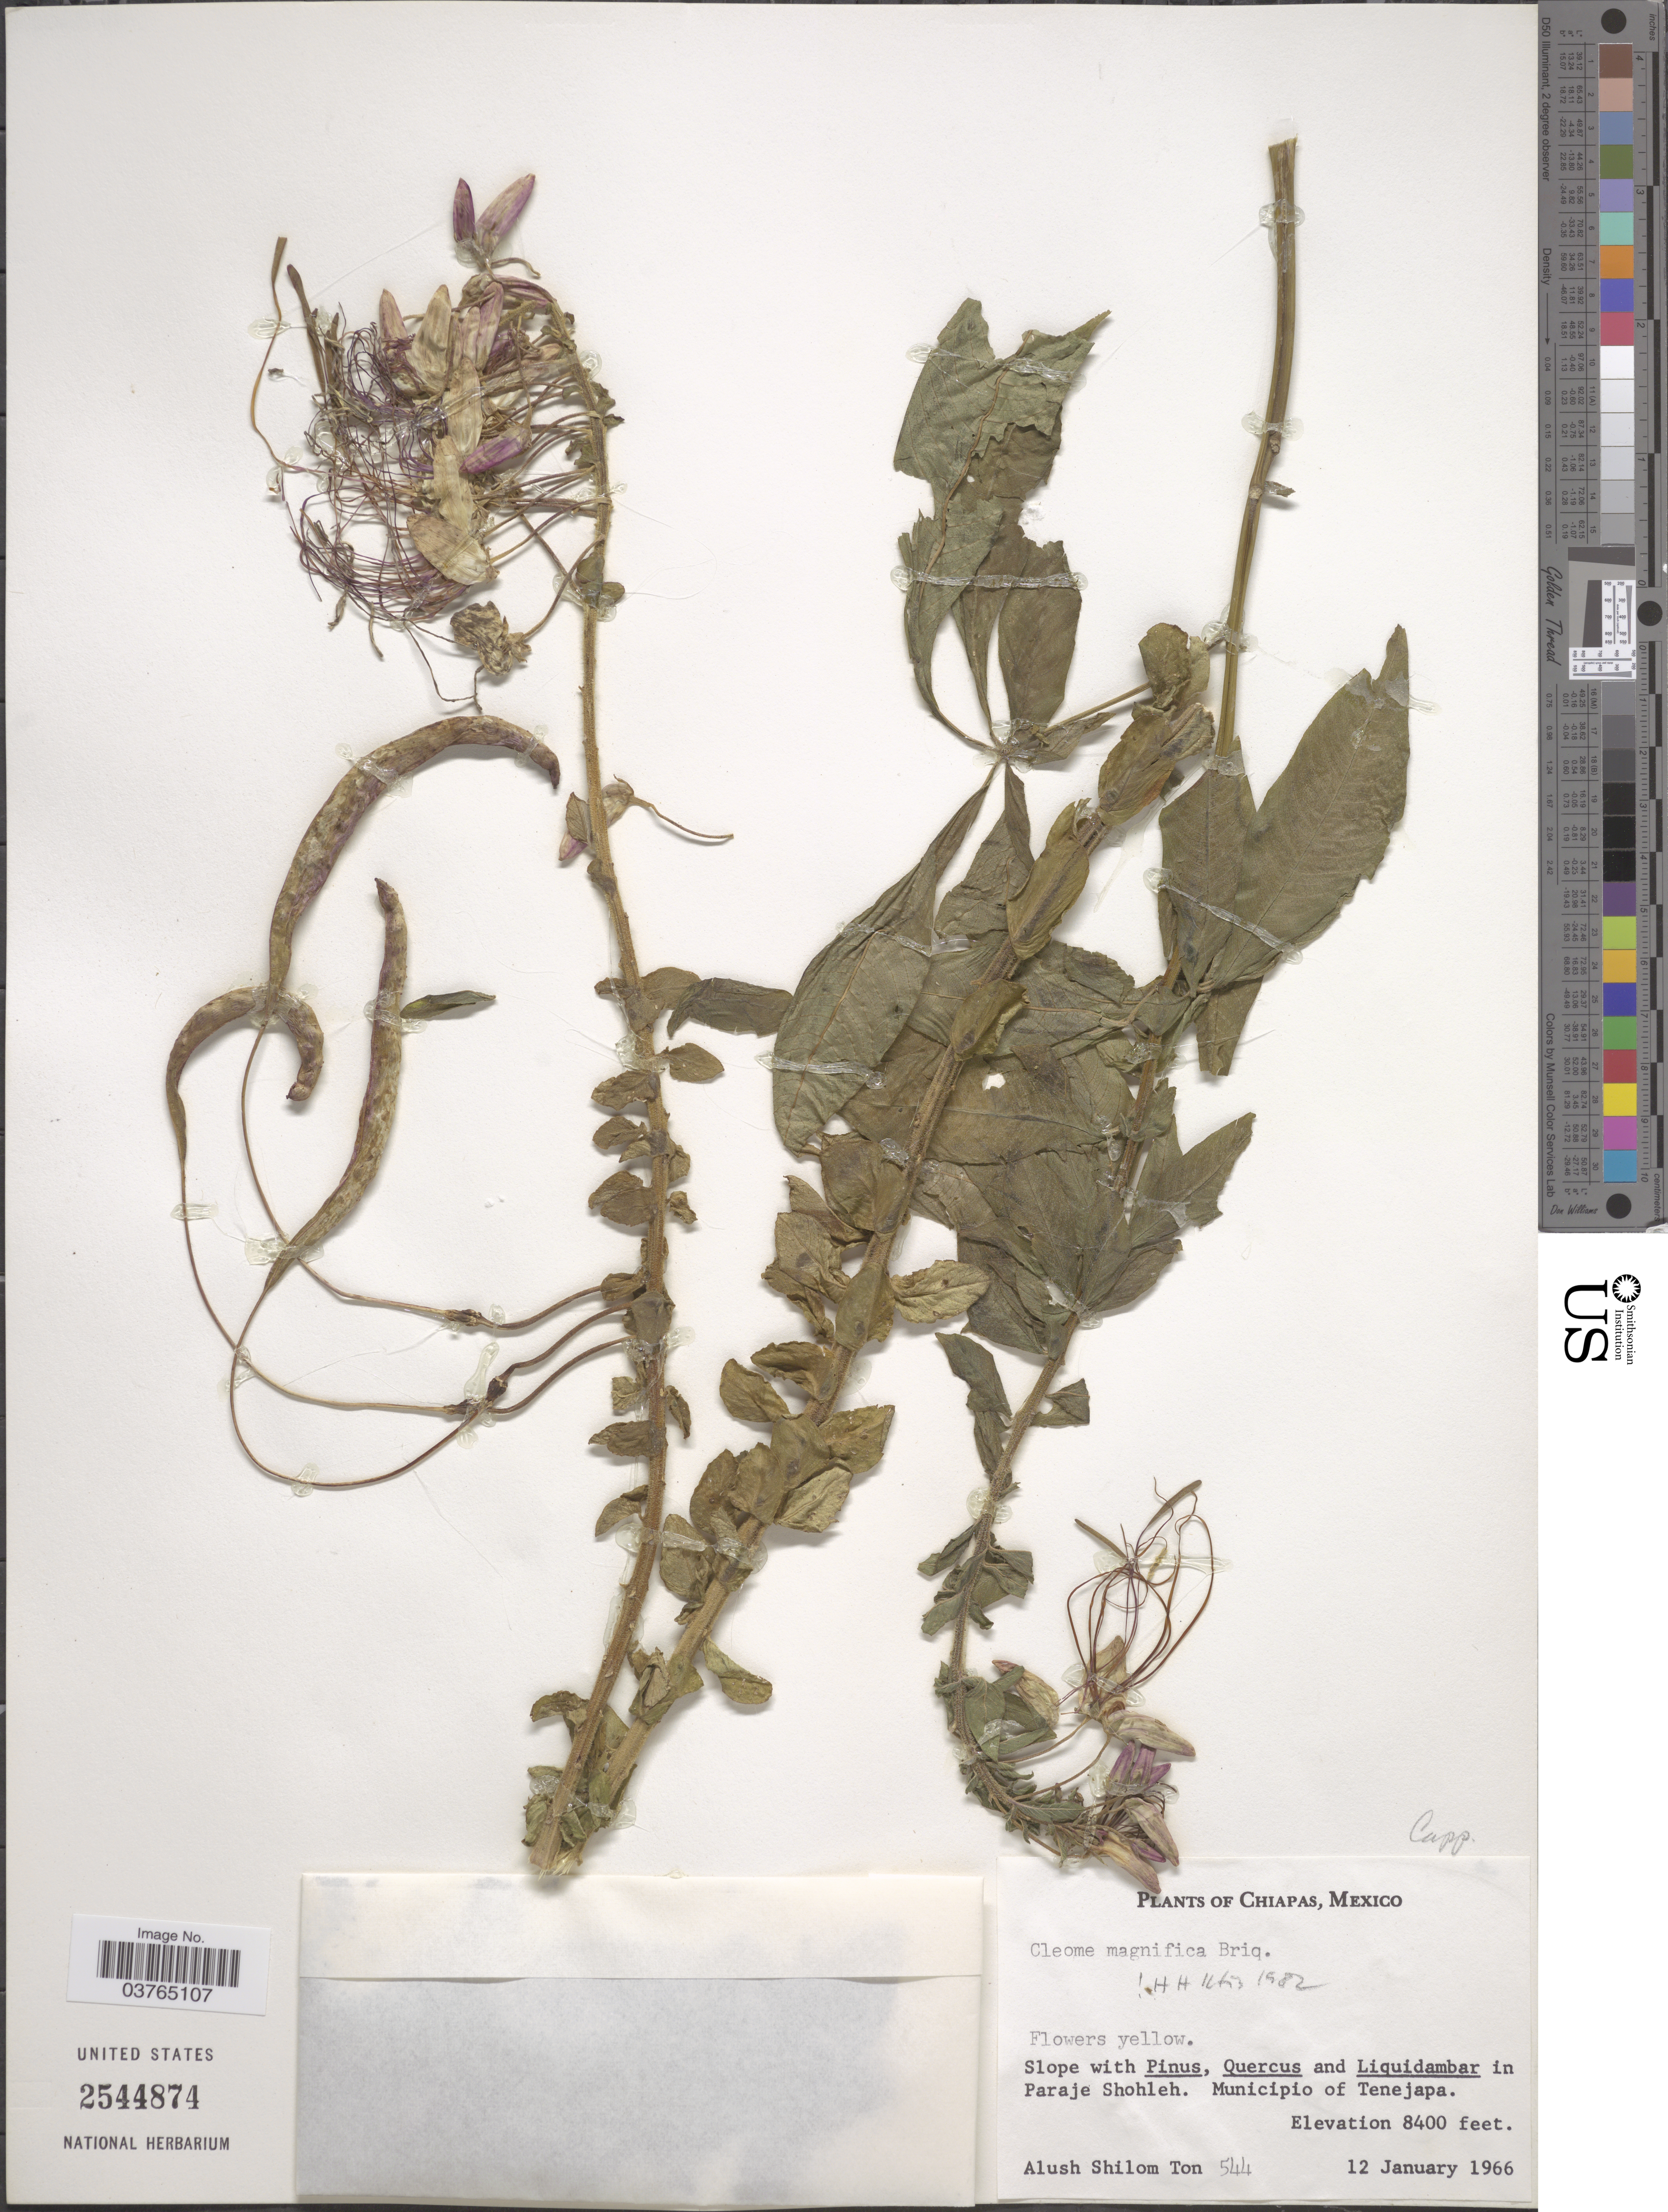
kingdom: Plantae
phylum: Tracheophyta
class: Magnoliopsida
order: Brassicales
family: Cleomaceae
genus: Andinocleome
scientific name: Andinocleome magnifica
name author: (Briq.) Iltis & Cochrane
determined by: Strong, M. T., (US), Smithsonian Institution - National Museum of Natural History (UNITED STATES)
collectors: A. M. Ton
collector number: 544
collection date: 1966-01-12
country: Mexico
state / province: Chiapas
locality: Municipio of Tenejapa.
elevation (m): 2560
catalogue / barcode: US 2544874